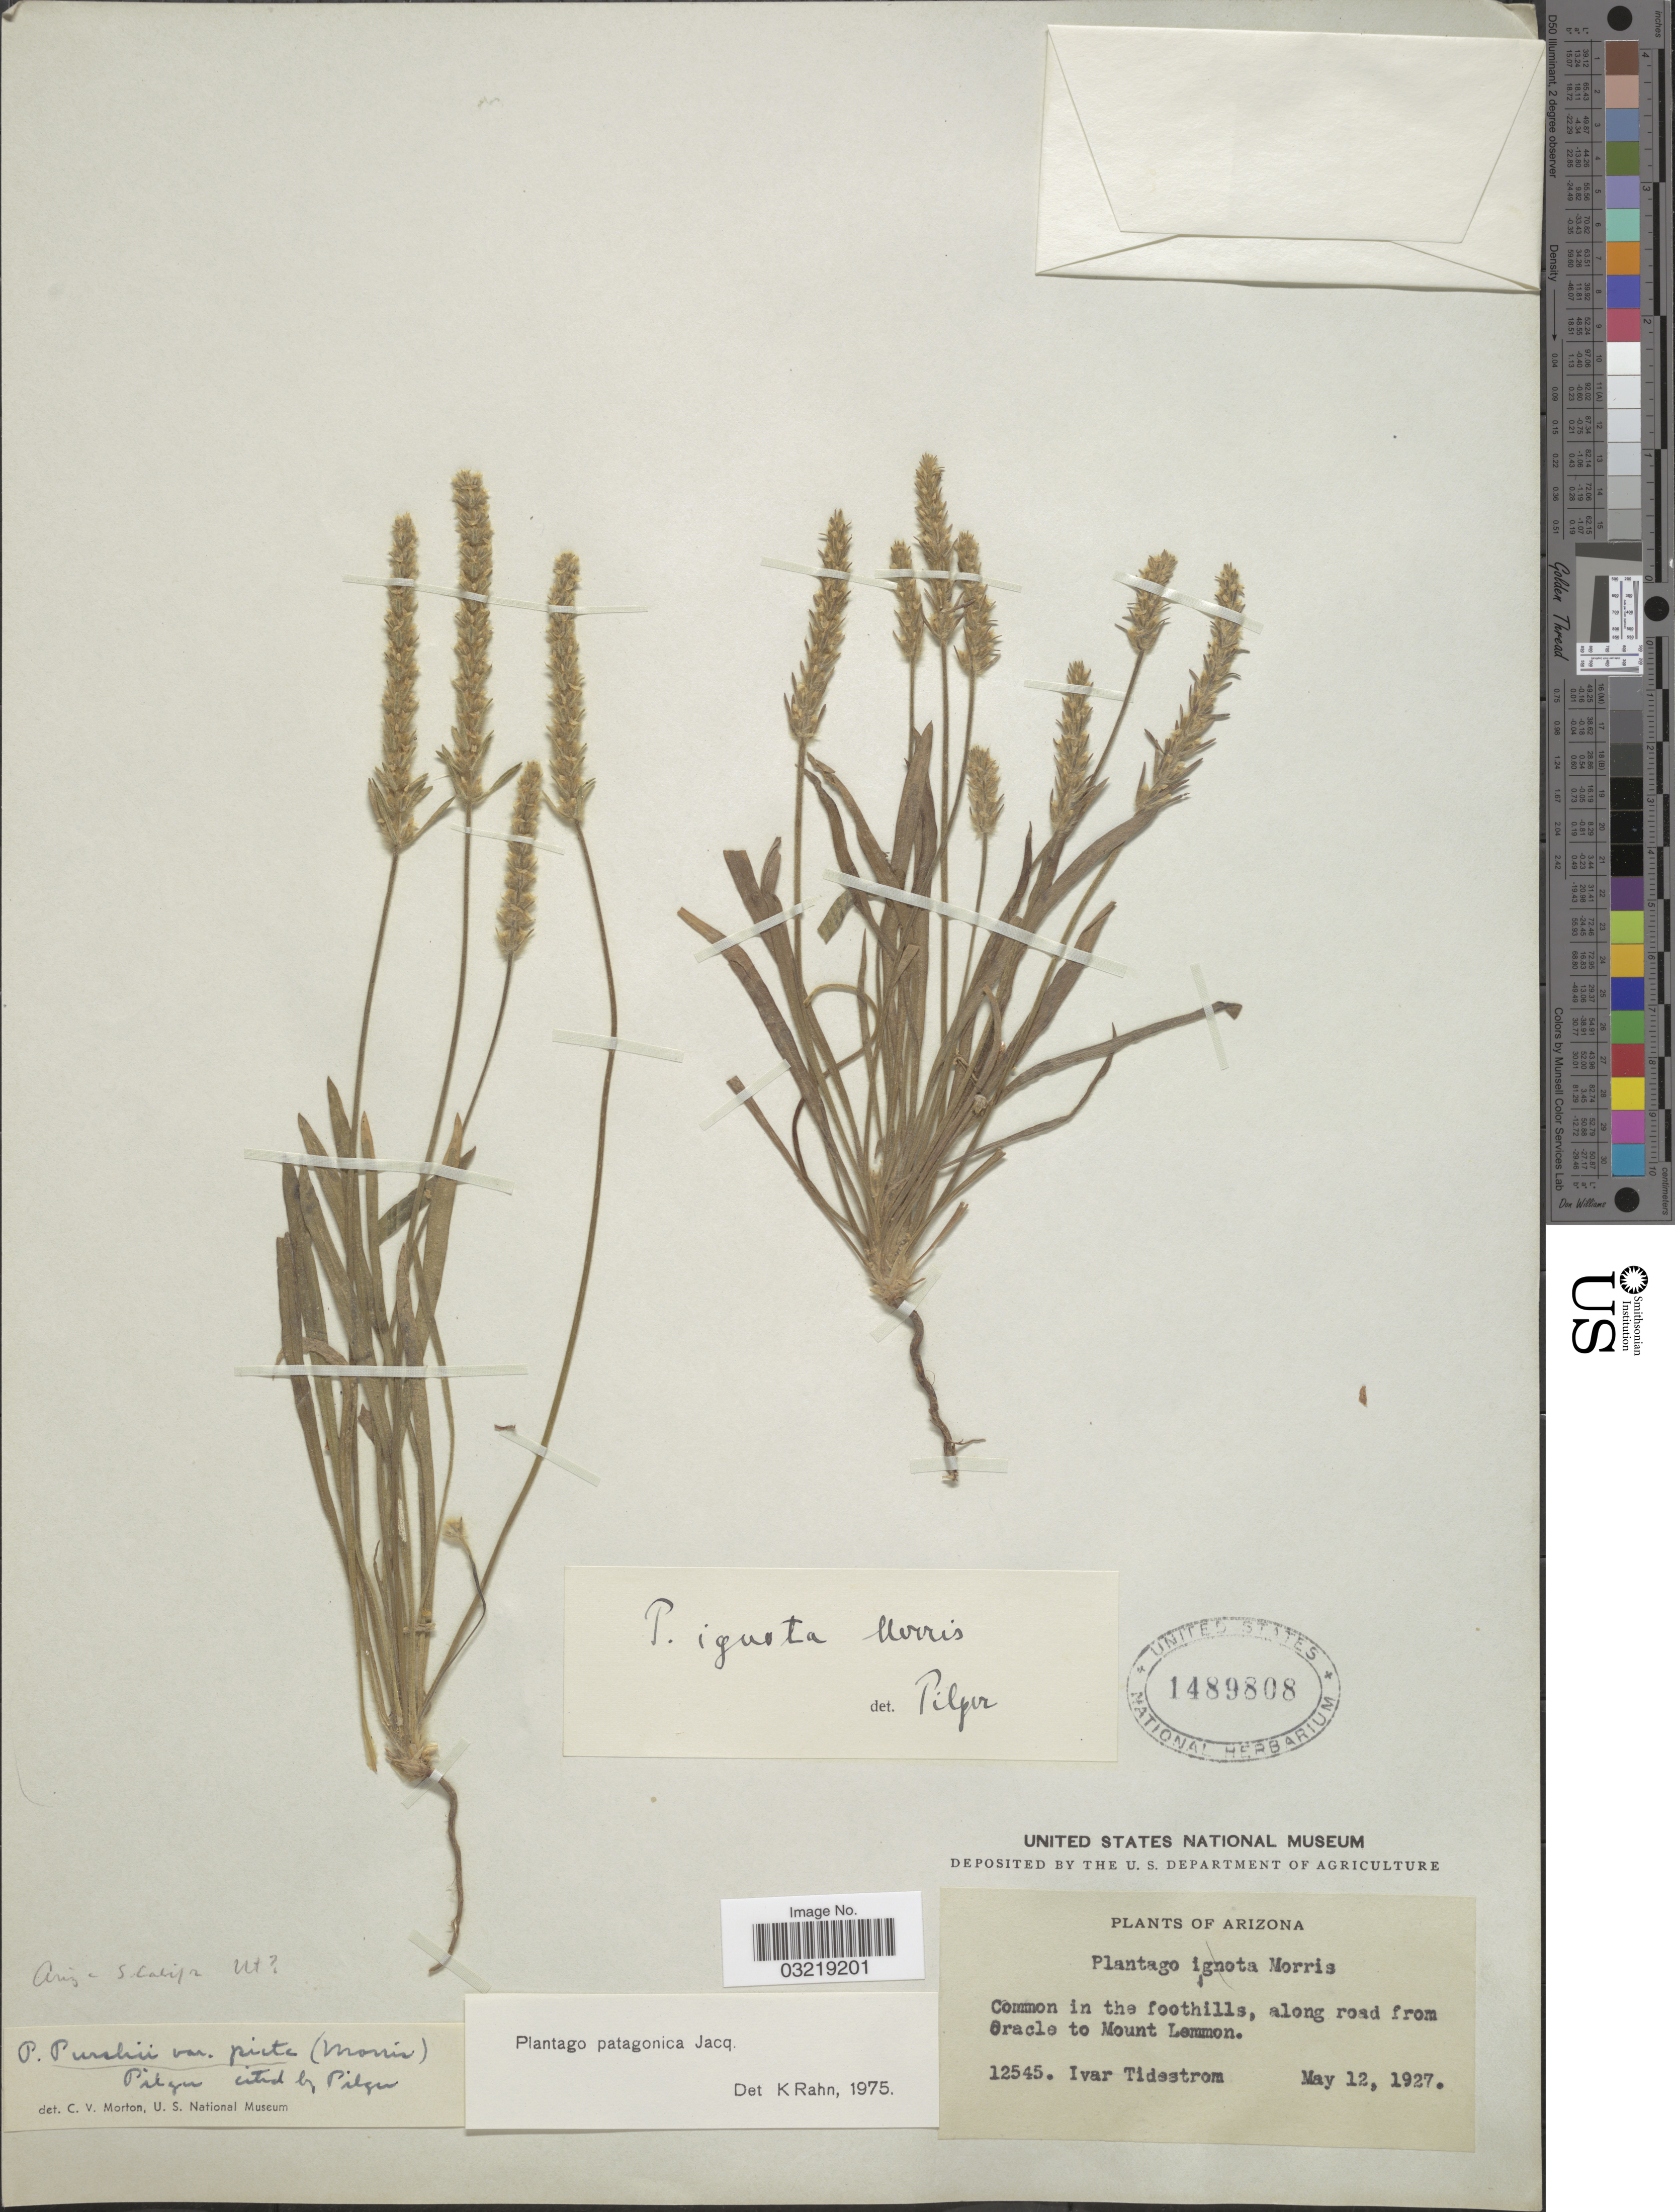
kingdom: Plantae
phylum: Tracheophyta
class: Magnoliopsida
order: Lamiales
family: Plantaginaceae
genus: Plantago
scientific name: Plantago patagonica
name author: Jacq.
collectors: I. F. Tidestrom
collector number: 12545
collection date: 1927-05-12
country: United States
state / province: Arizona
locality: Along road from Oracle to Mount Lemmon.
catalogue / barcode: US 1489808